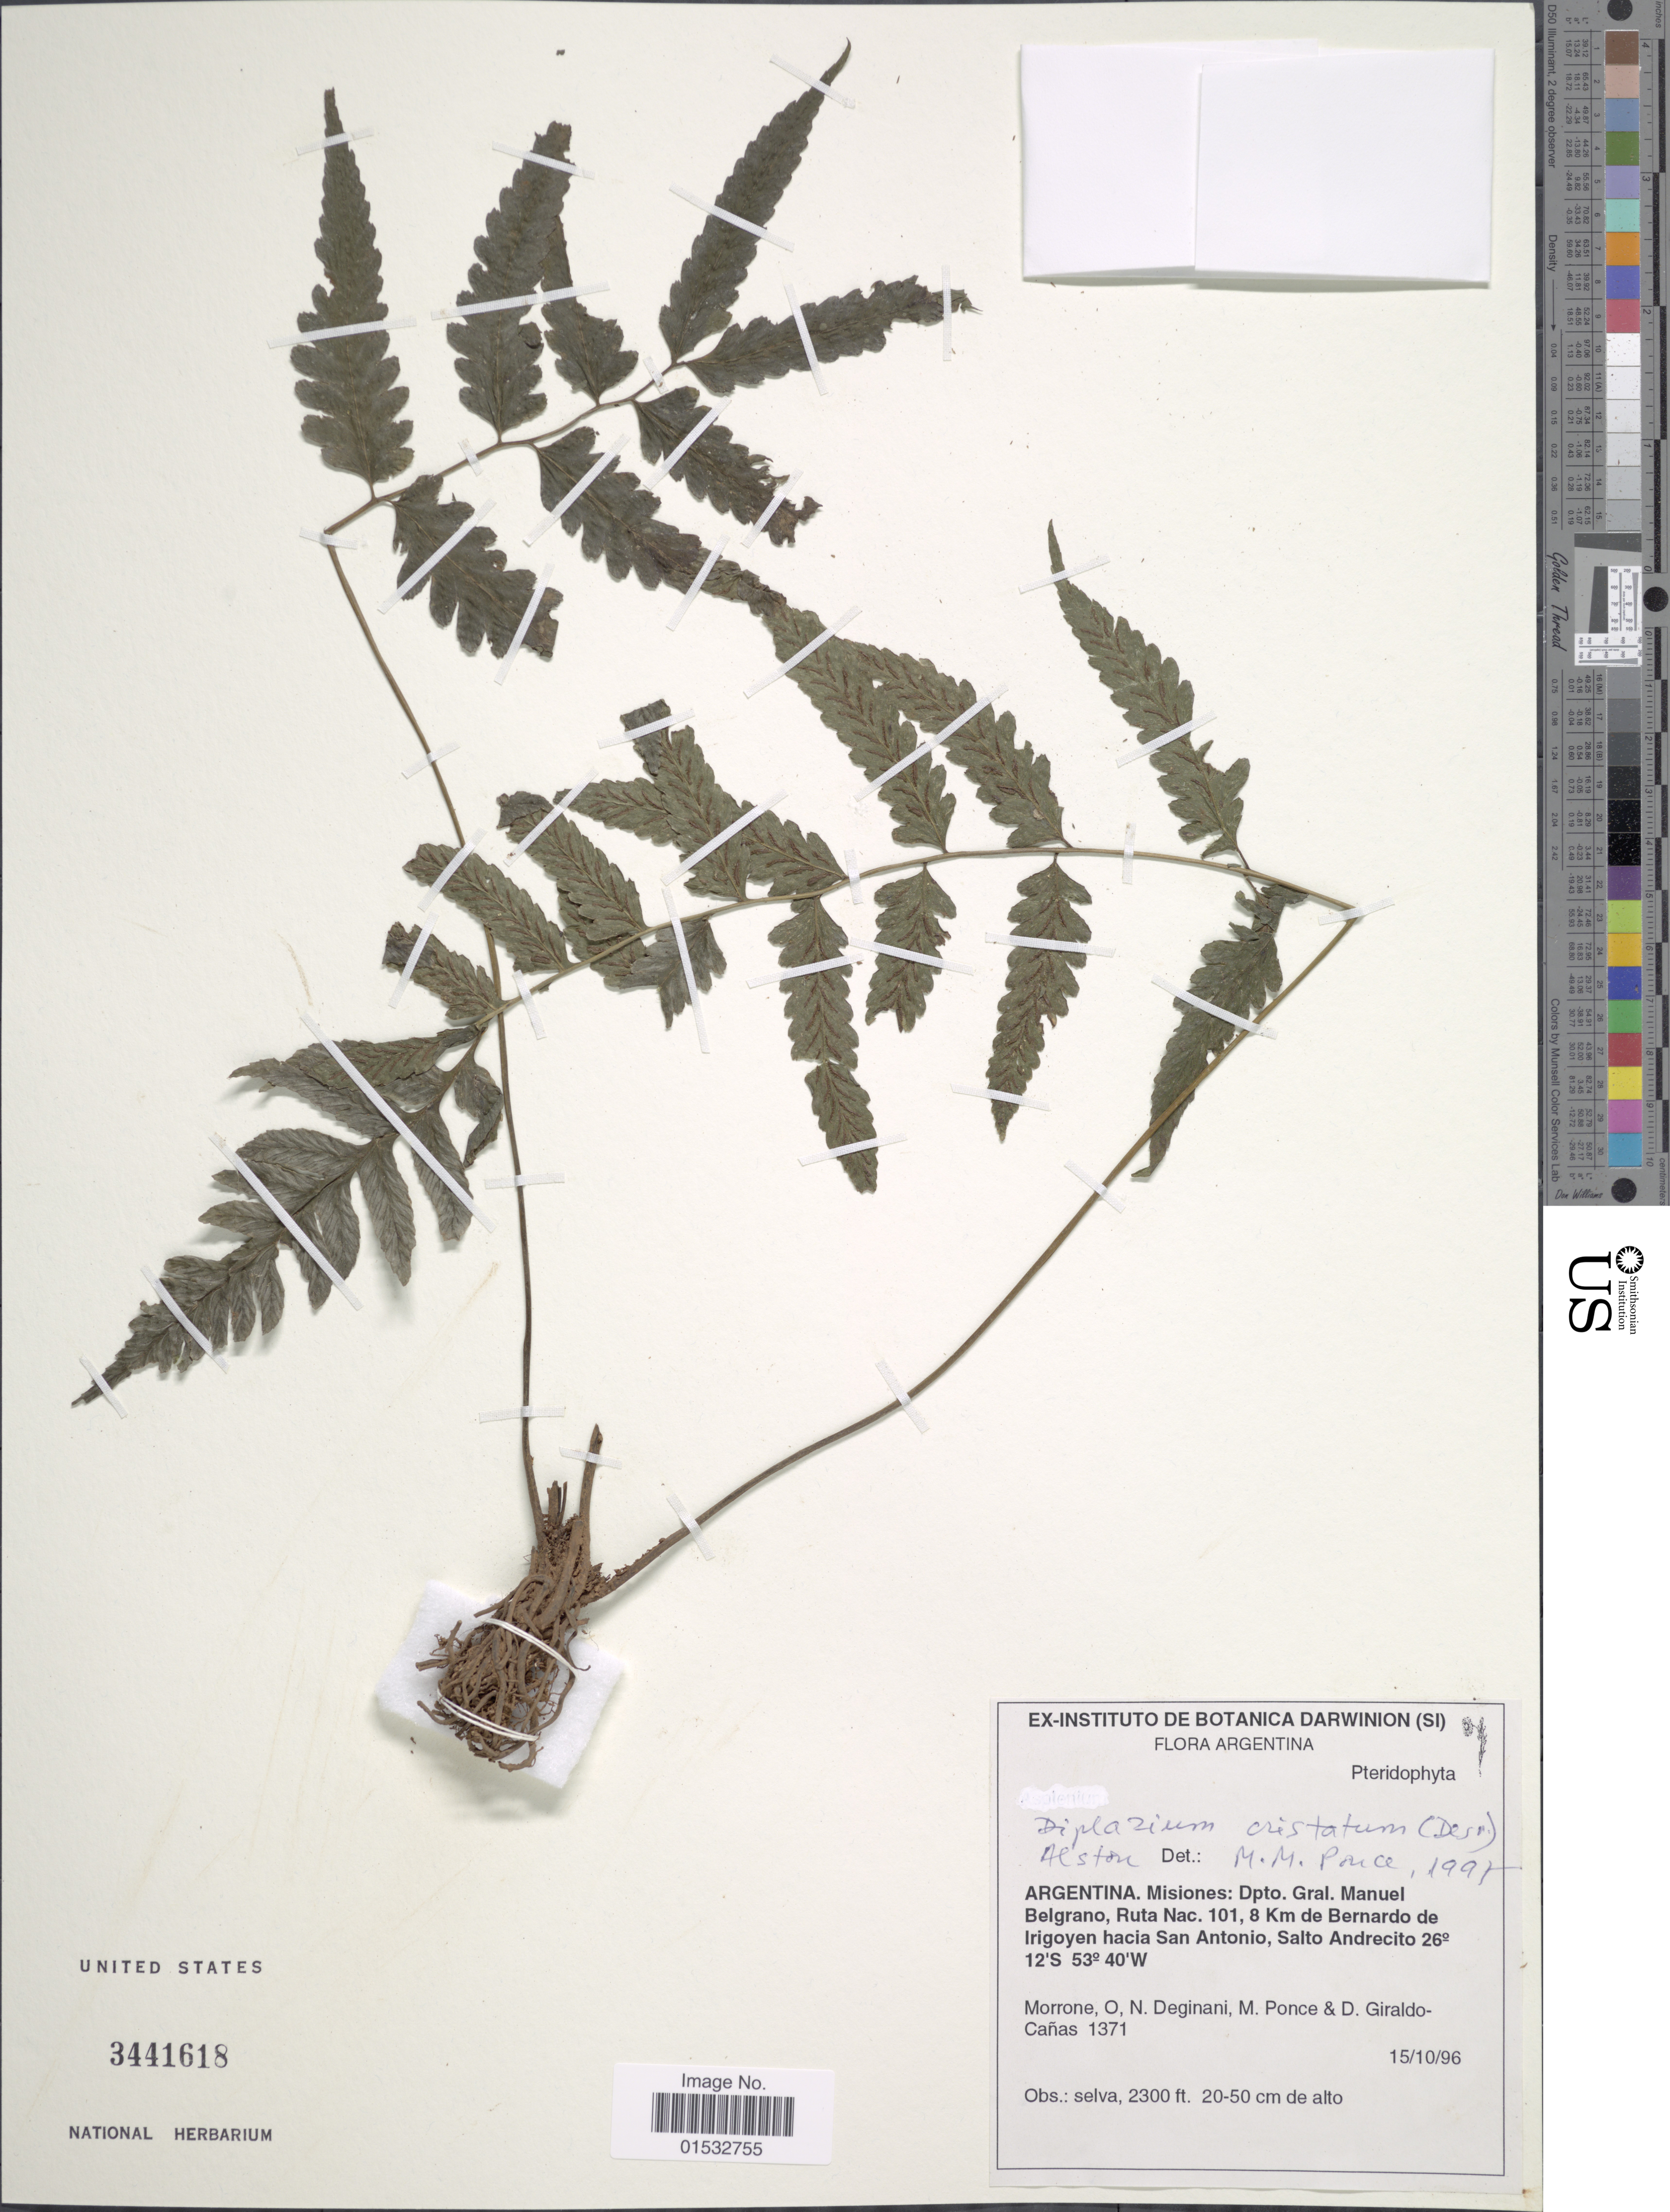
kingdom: Plantae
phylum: Tracheophyta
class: Polypodiopsida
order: Polypodiales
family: Athyriaceae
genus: Diplazium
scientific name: Diplazium cristatum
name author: (Desr.) Alston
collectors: O. N. Morrone, N. Deginani, M. Ponce & D. A. Giraldo-Cañas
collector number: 1371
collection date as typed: Transcribed d/m/y: 15/10/96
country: Argentina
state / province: Misiones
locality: Dpto. Gral. Manuel Belgrano, Ruta Nac. 101,8 Km de Bernardo de Irigoyen hacia San Antonio, Salto Andrecito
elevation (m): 701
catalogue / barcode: US 3441618